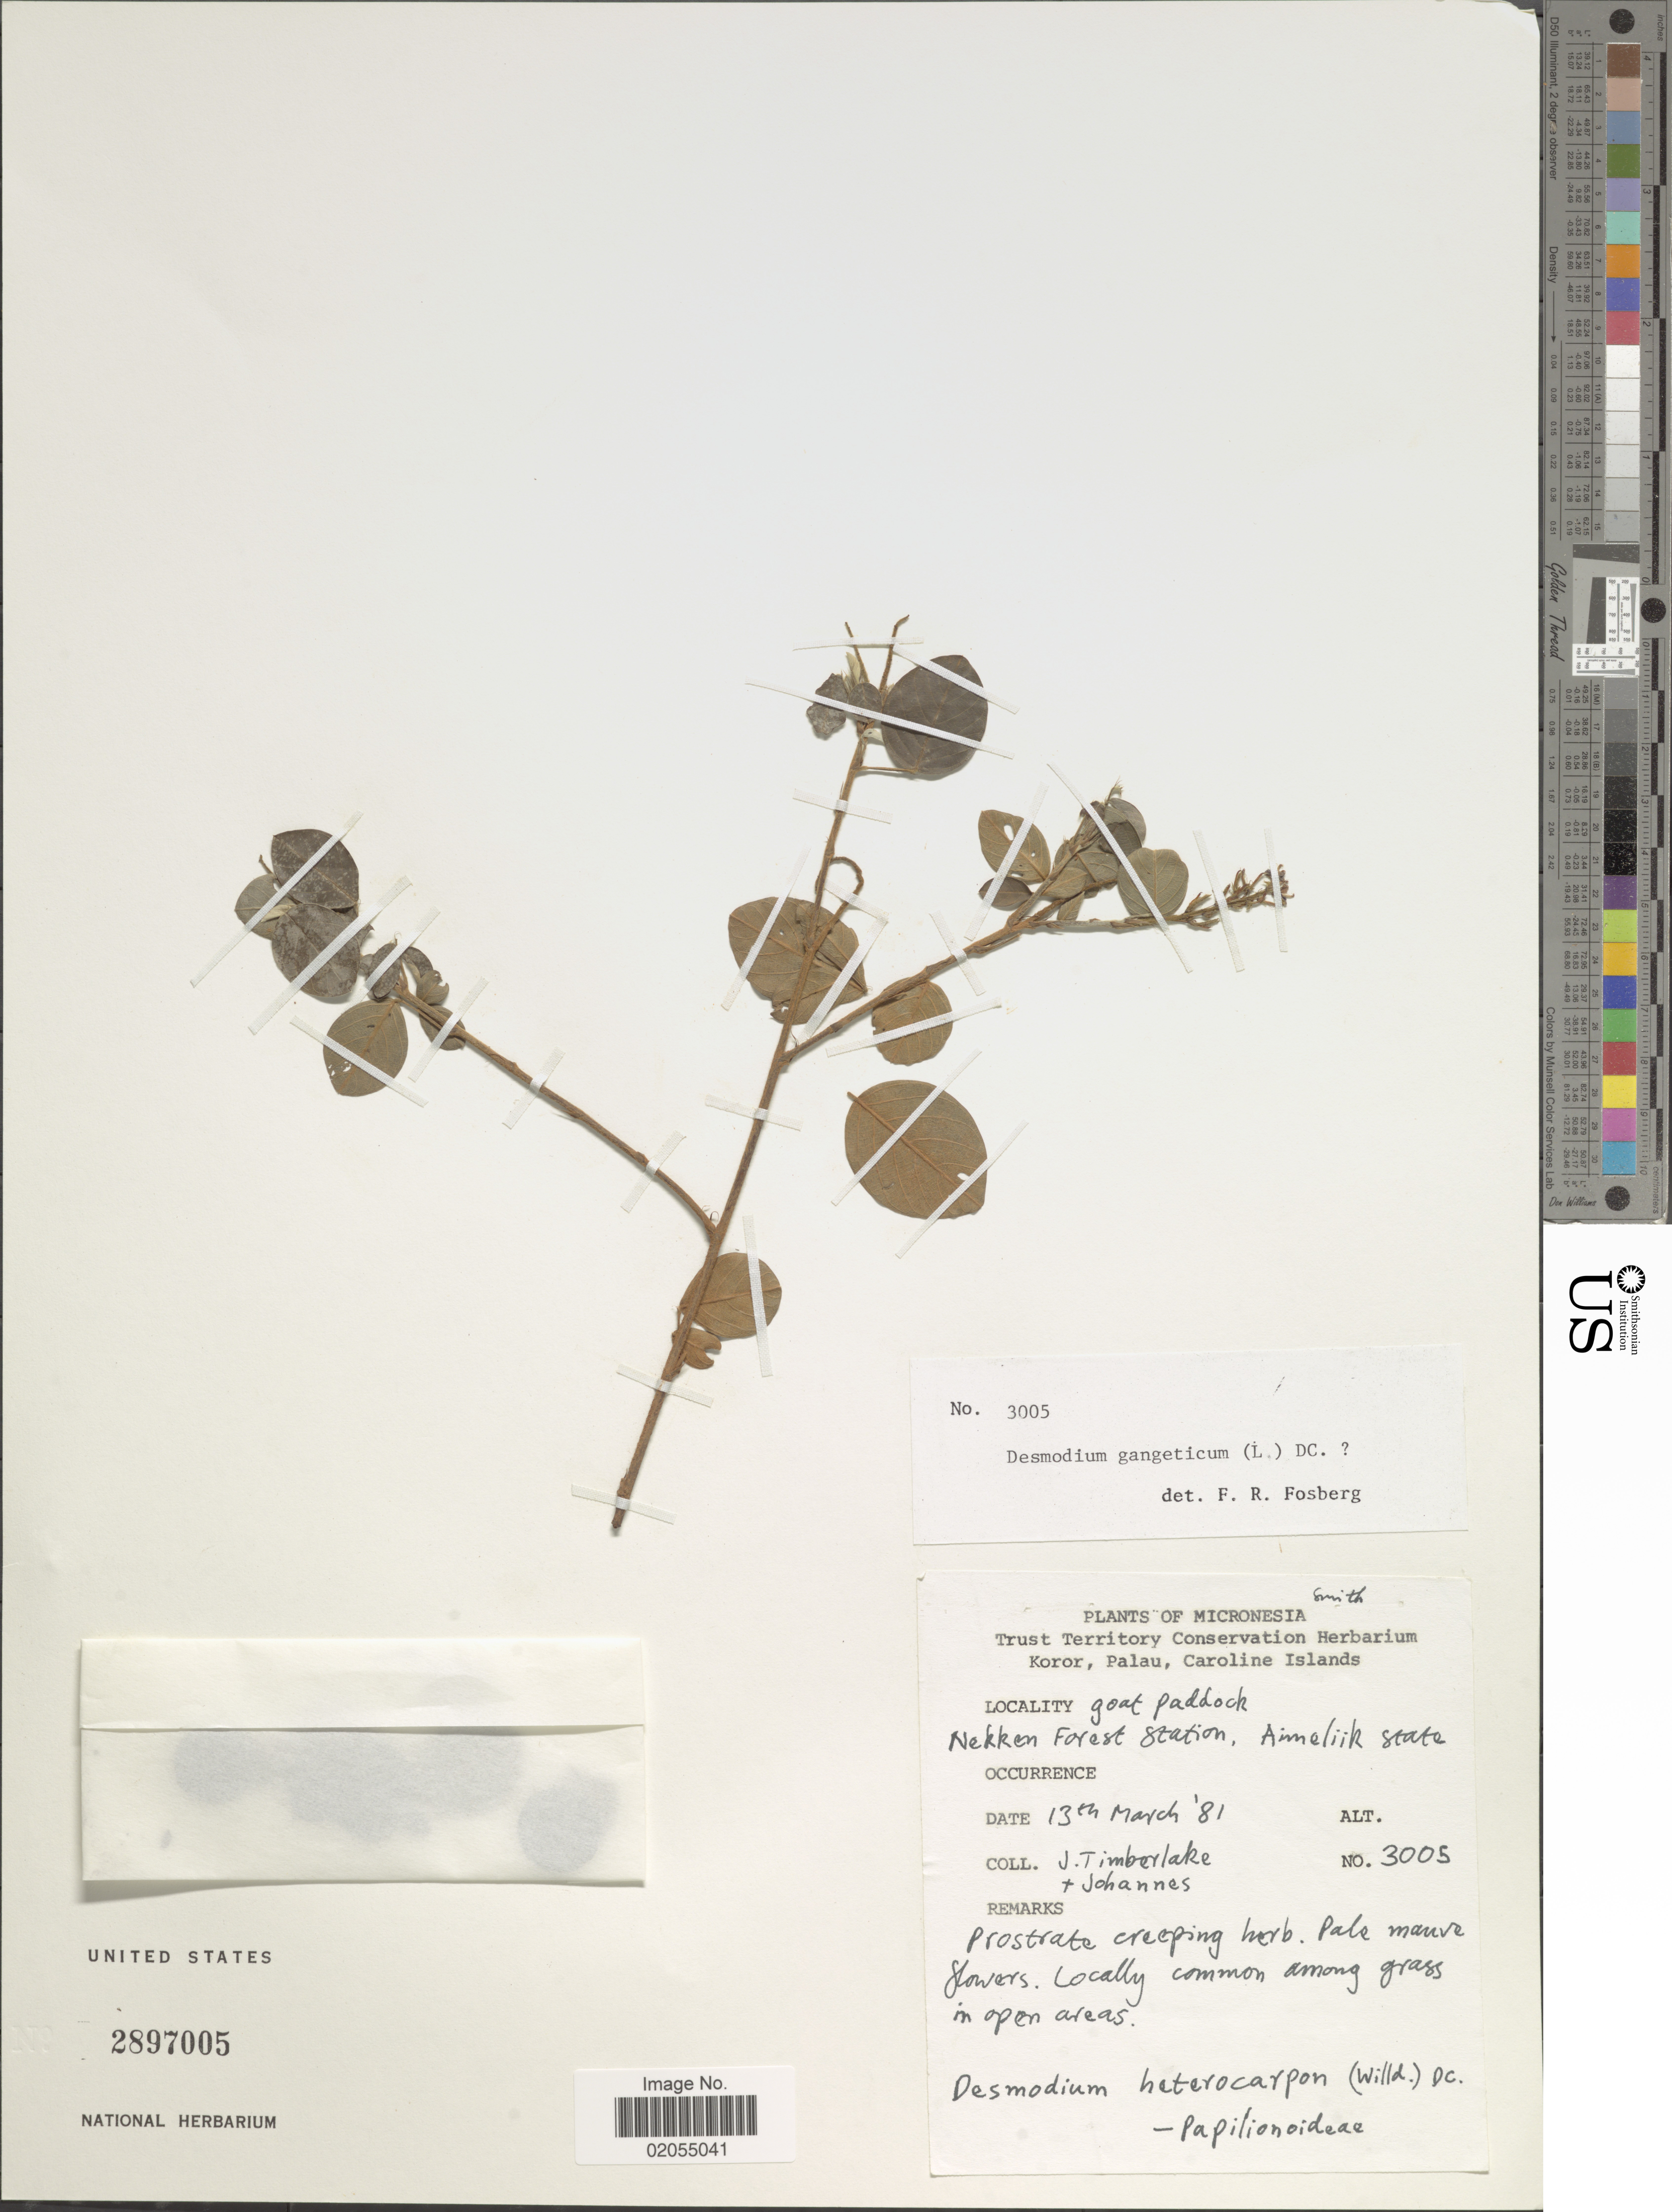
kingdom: Plantae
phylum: Tracheophyta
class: Magnoliopsida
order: Fabales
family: Fabaceae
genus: Pleurolobus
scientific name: Pleurolobus gangeticus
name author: (L.) J. St.-Hil. ex H. Ohashi & K. Ohashi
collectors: J. Timberlake & -. Johannes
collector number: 3005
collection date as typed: Transcribed d/m/y: 13/3/81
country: Micronesia, Federated States of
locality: Goat Paddock. Nekken Forest Station, Aimeliik State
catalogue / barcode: US 2897005